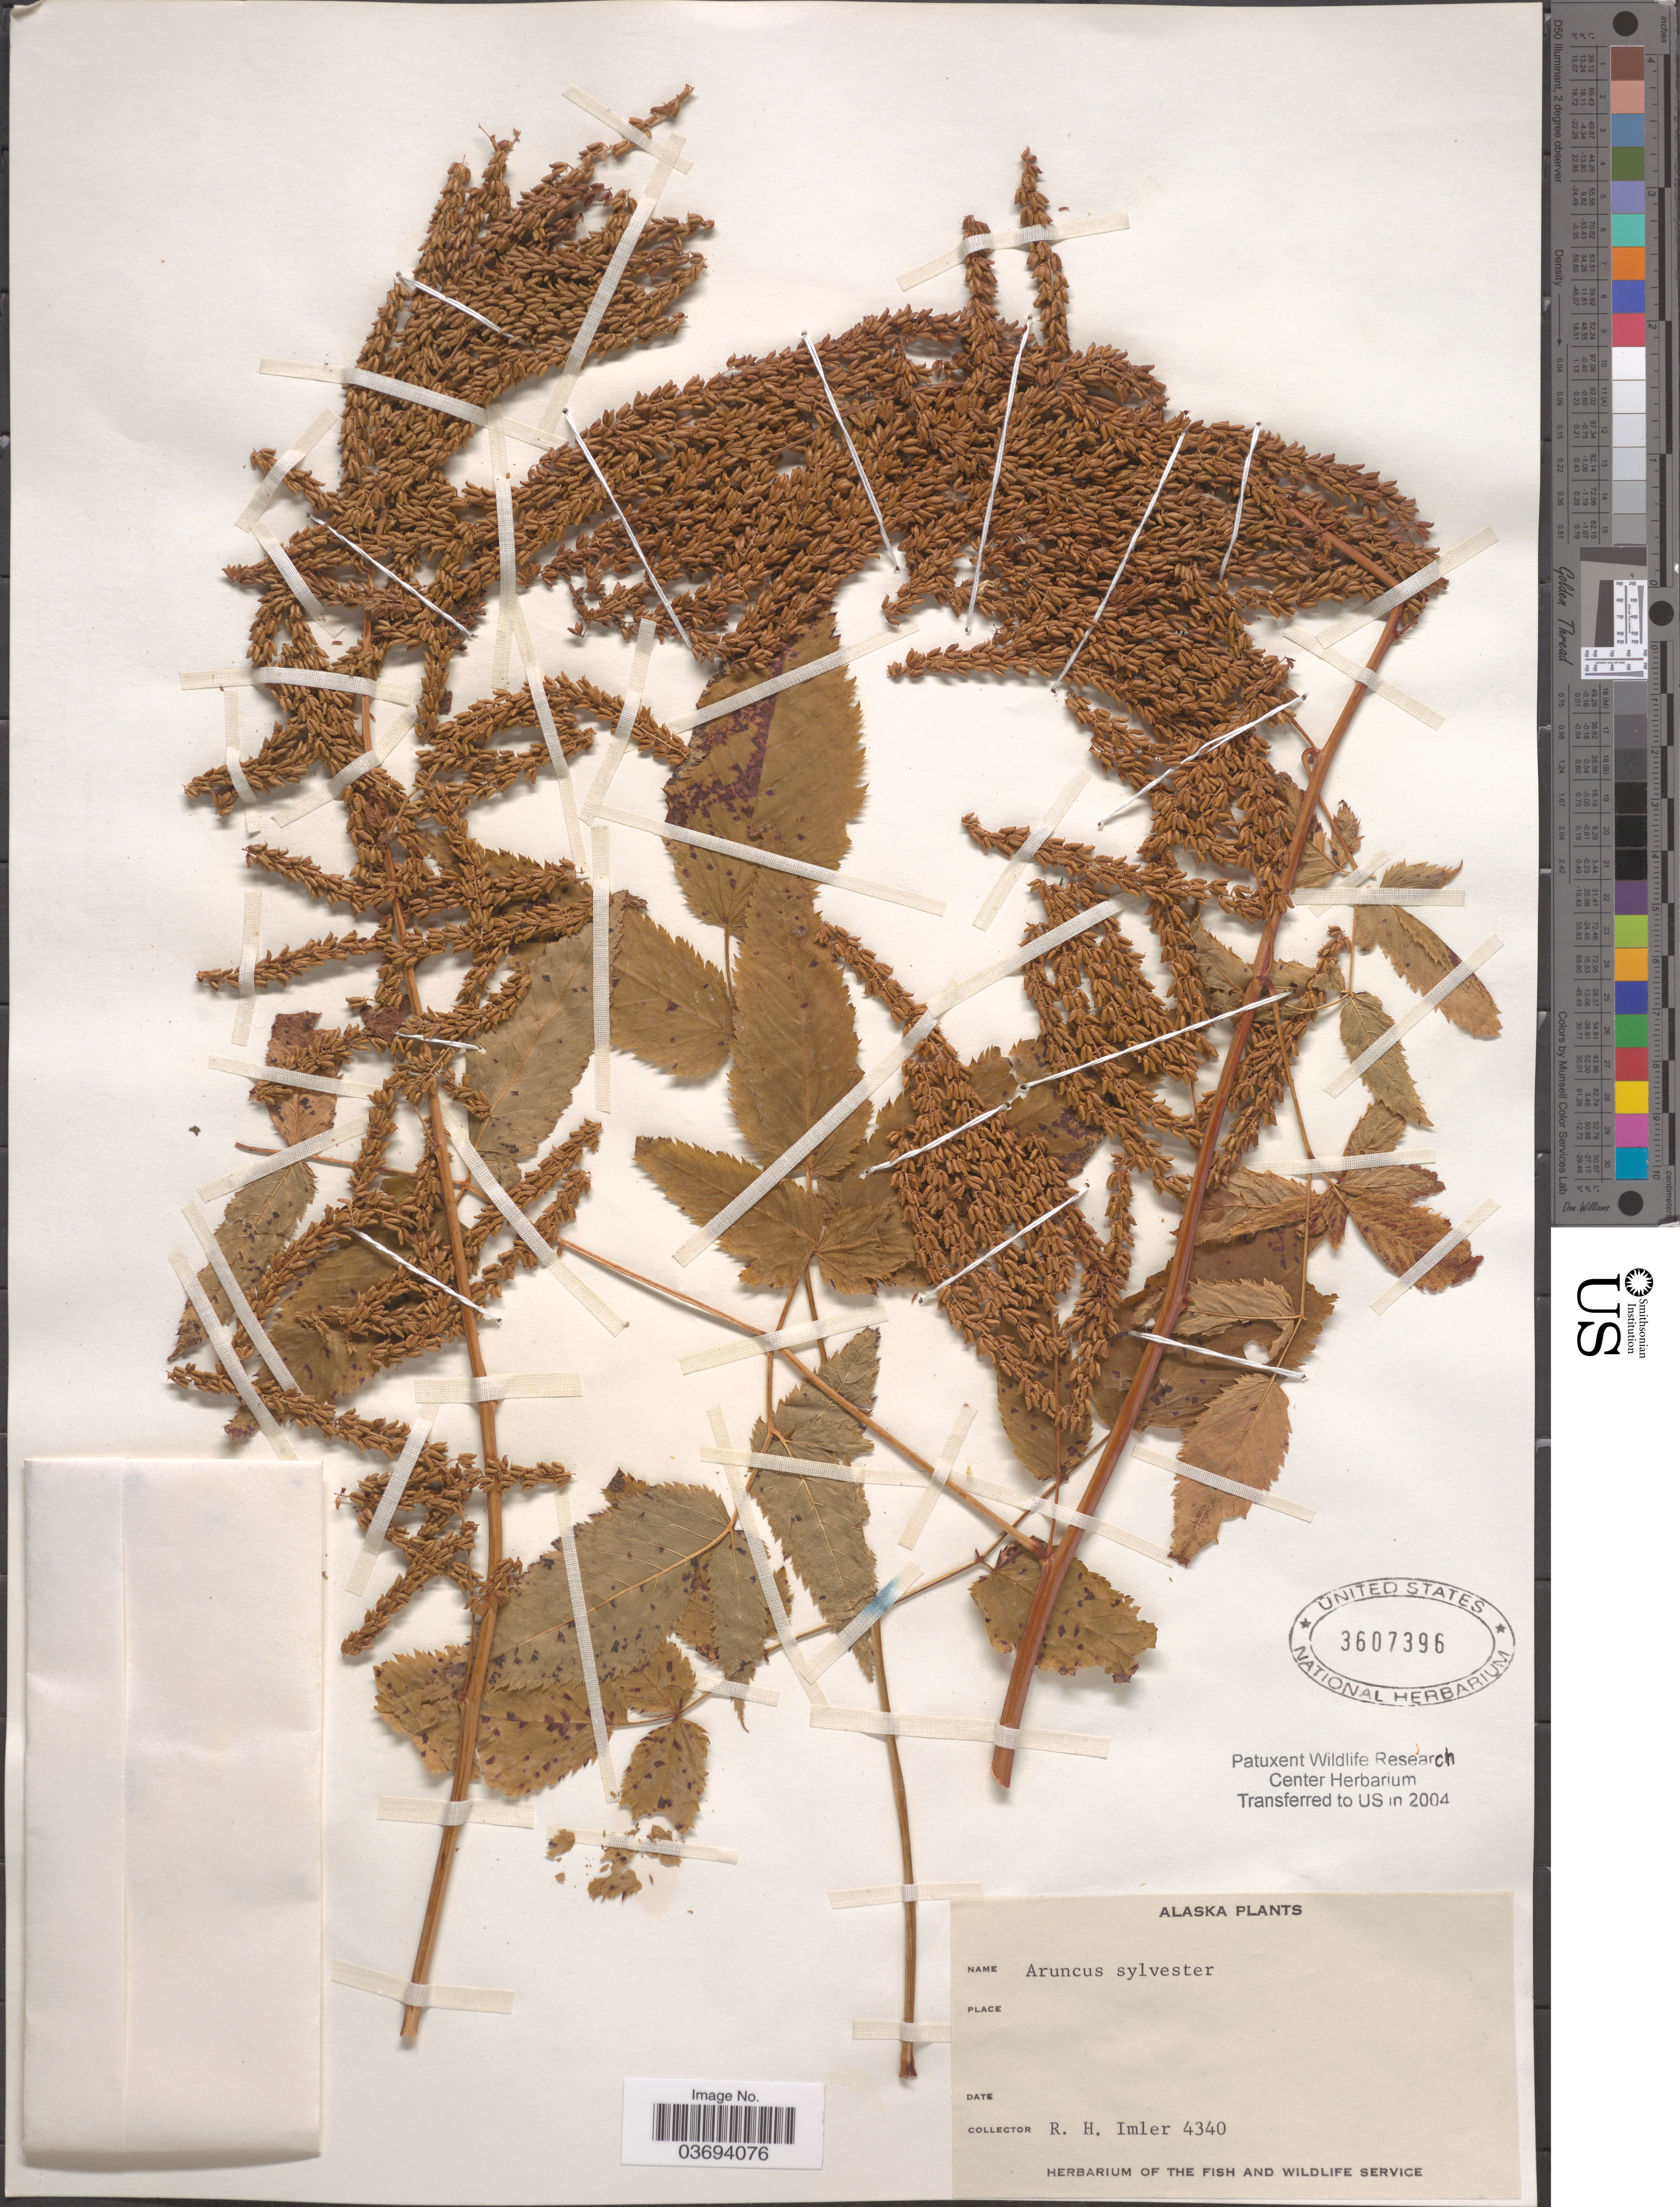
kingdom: Plantae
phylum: Tracheophyta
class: Magnoliopsida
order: Rosales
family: Rosaceae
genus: Aruncus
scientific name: Aruncus dioicus var. acuminatus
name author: (Rydb.) H. Hara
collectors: R. Imler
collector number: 4340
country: United States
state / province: Alaska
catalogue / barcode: US 3607396